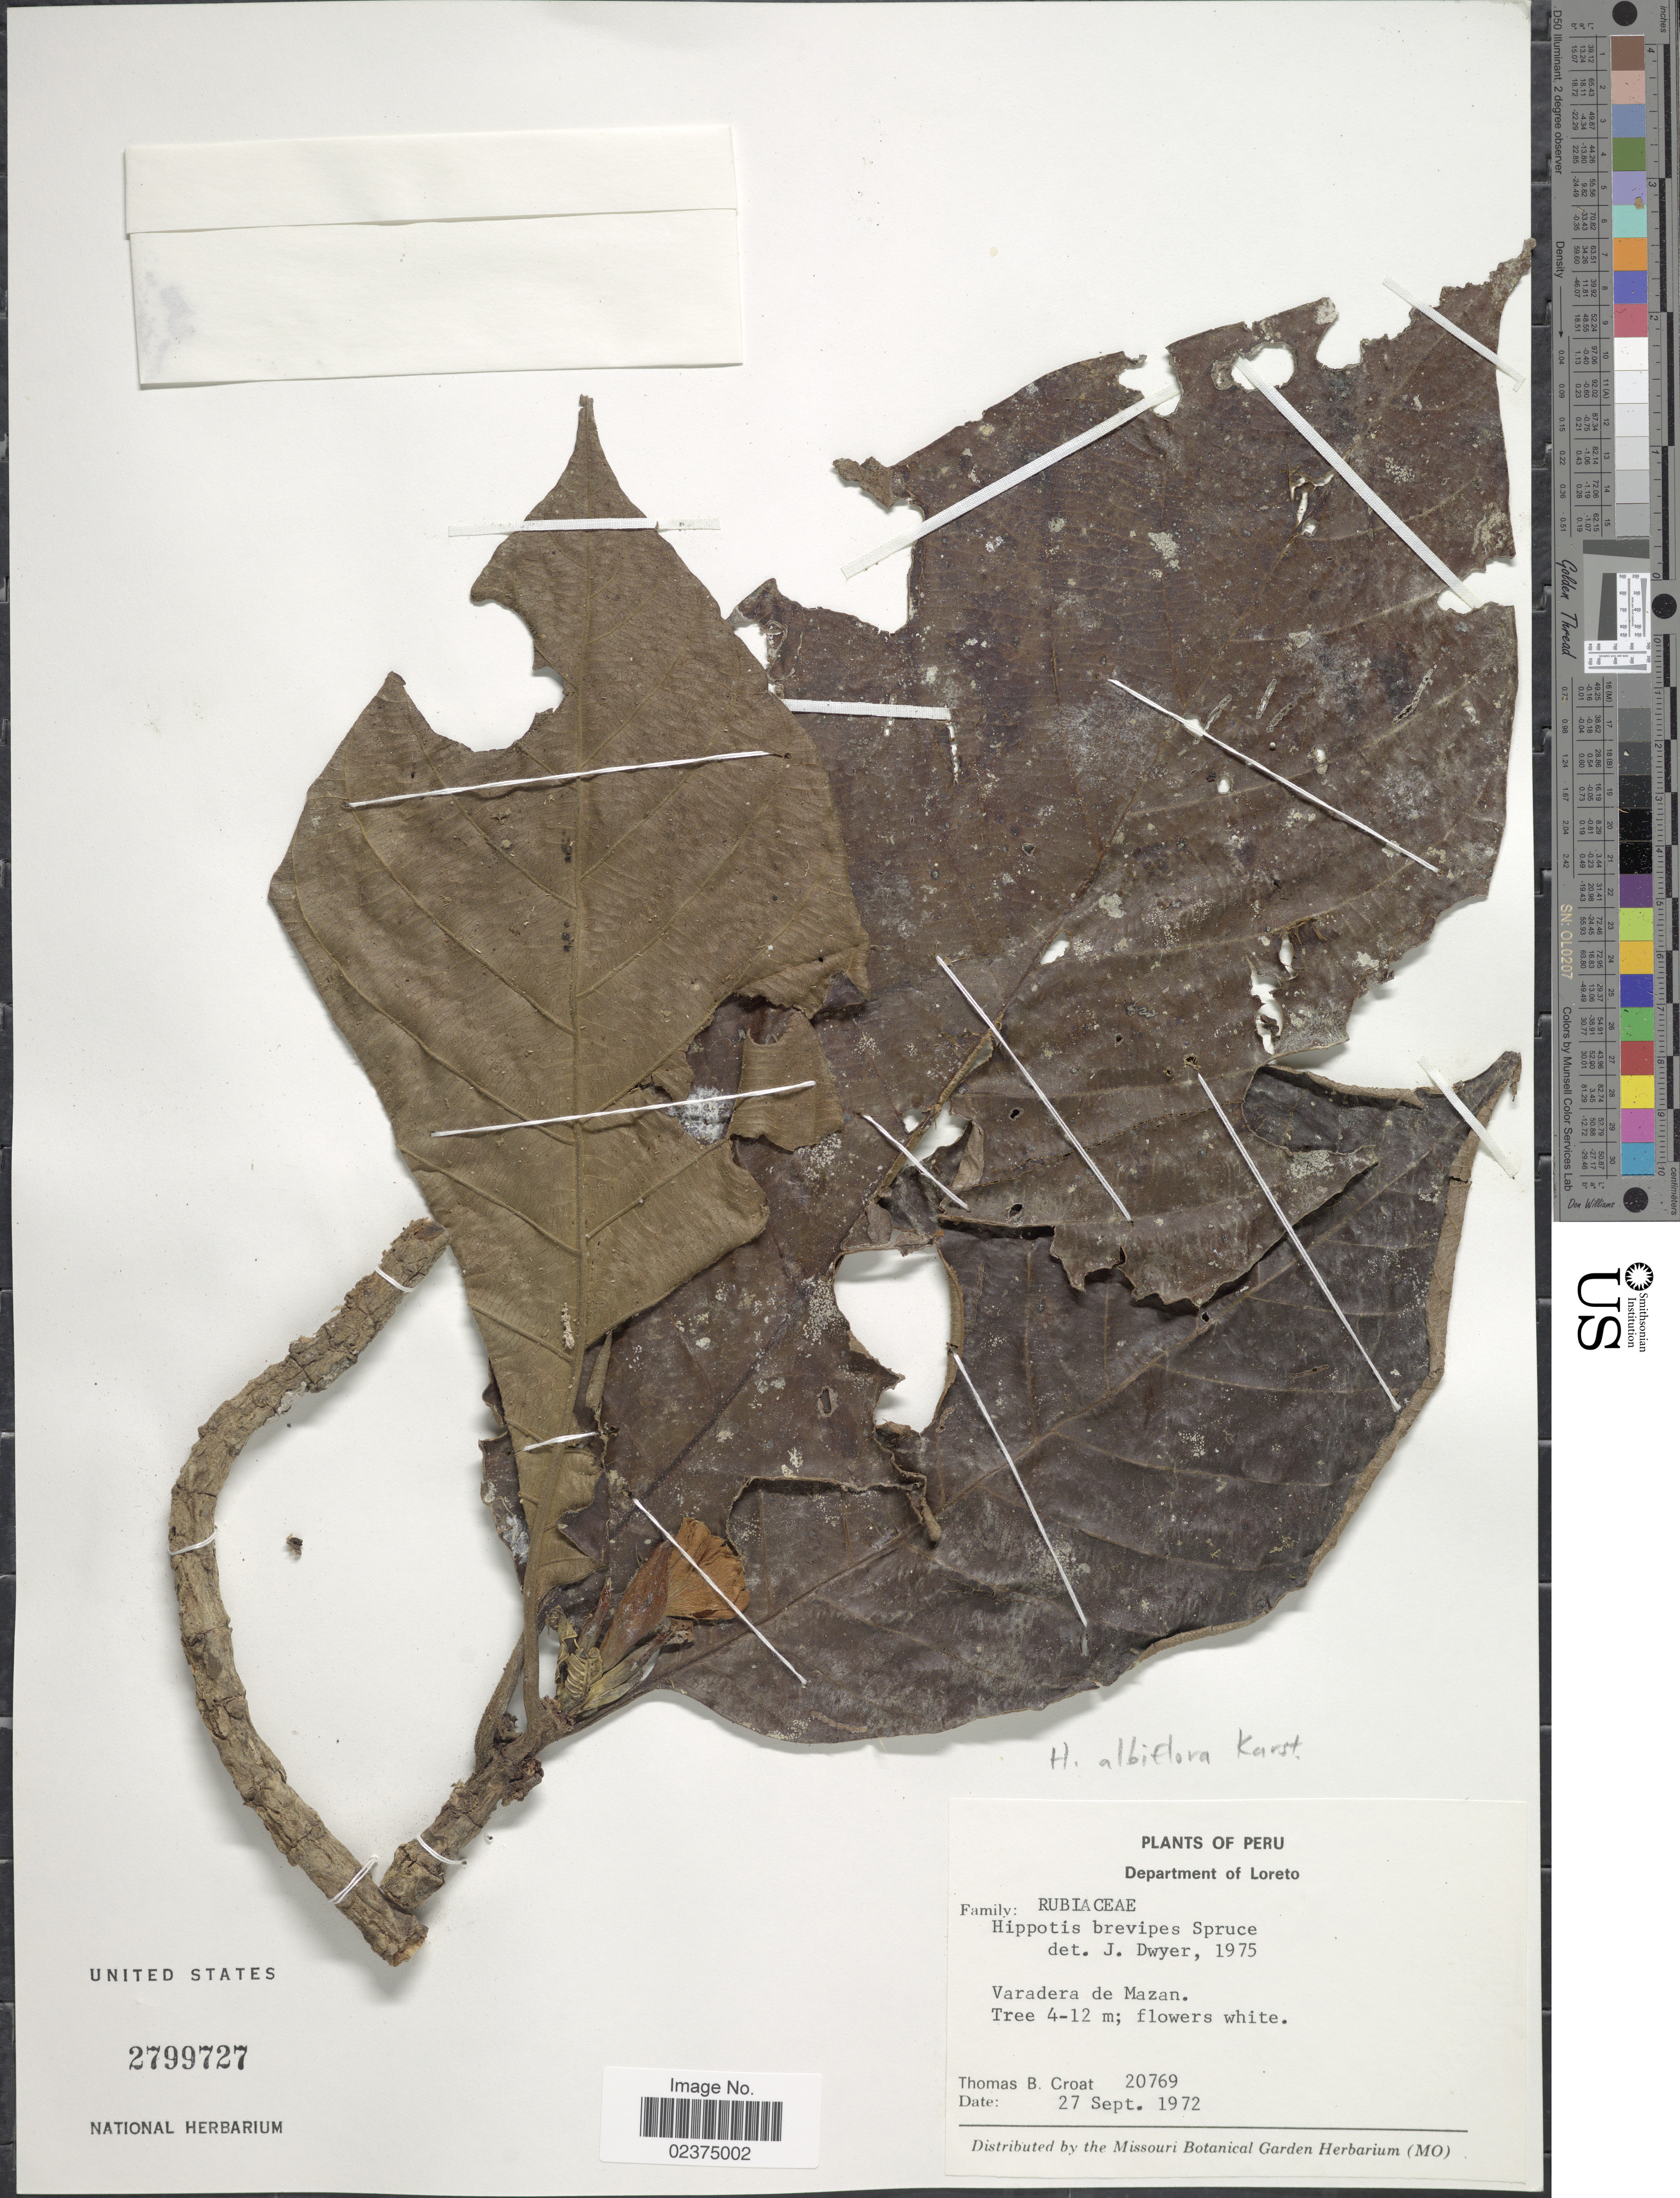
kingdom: Plantae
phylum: Tracheophyta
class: Magnoliopsida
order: Gentianales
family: Rubiaceae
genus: Hippotis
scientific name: Hippotis albiflora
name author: H. Karst.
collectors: T. B. Croat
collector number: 20769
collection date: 1972-09-27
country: Peru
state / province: Loreto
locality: Varadera de Mazan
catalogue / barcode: US 2799727